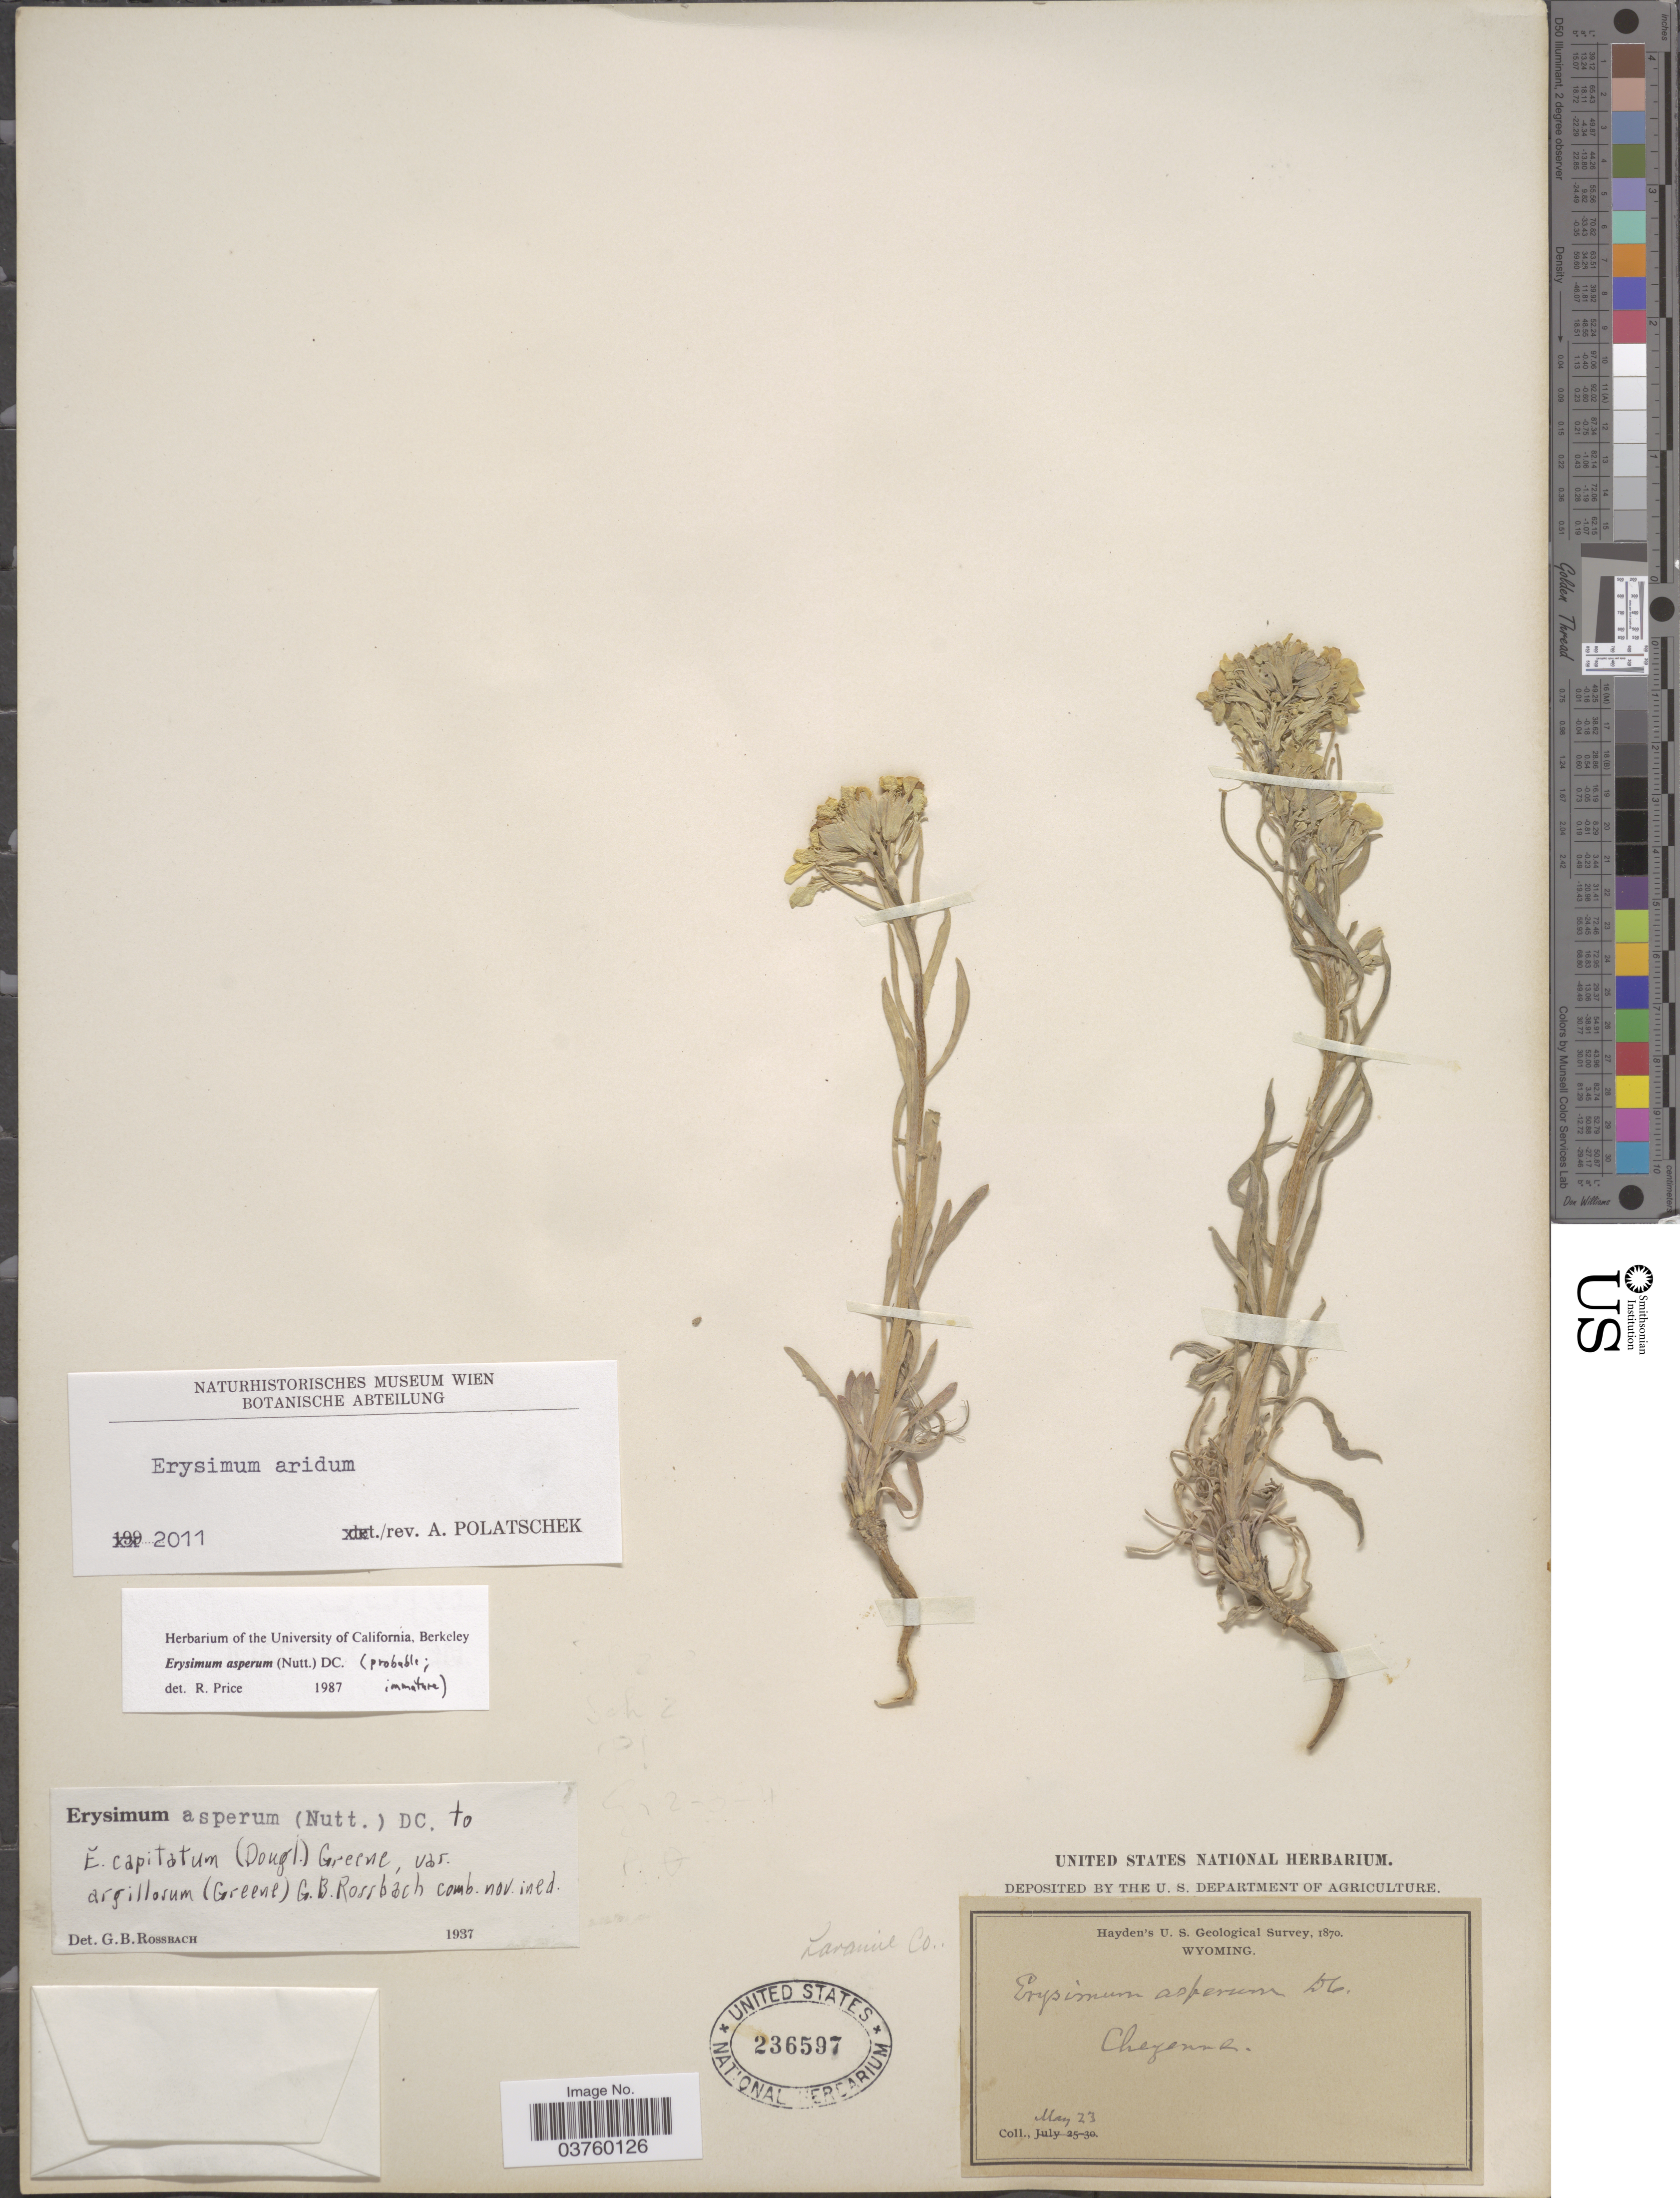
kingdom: Plantae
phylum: Tracheophyta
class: Magnoliopsida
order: Brassicales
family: Brassicaceae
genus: Erysimum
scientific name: Erysimum aridum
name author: (A. Nelson) A. Nelson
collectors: Hayden Exped.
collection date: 1870-05-23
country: United States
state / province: Wyoming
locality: Laramie Co. Cheyenne.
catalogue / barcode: US 236597